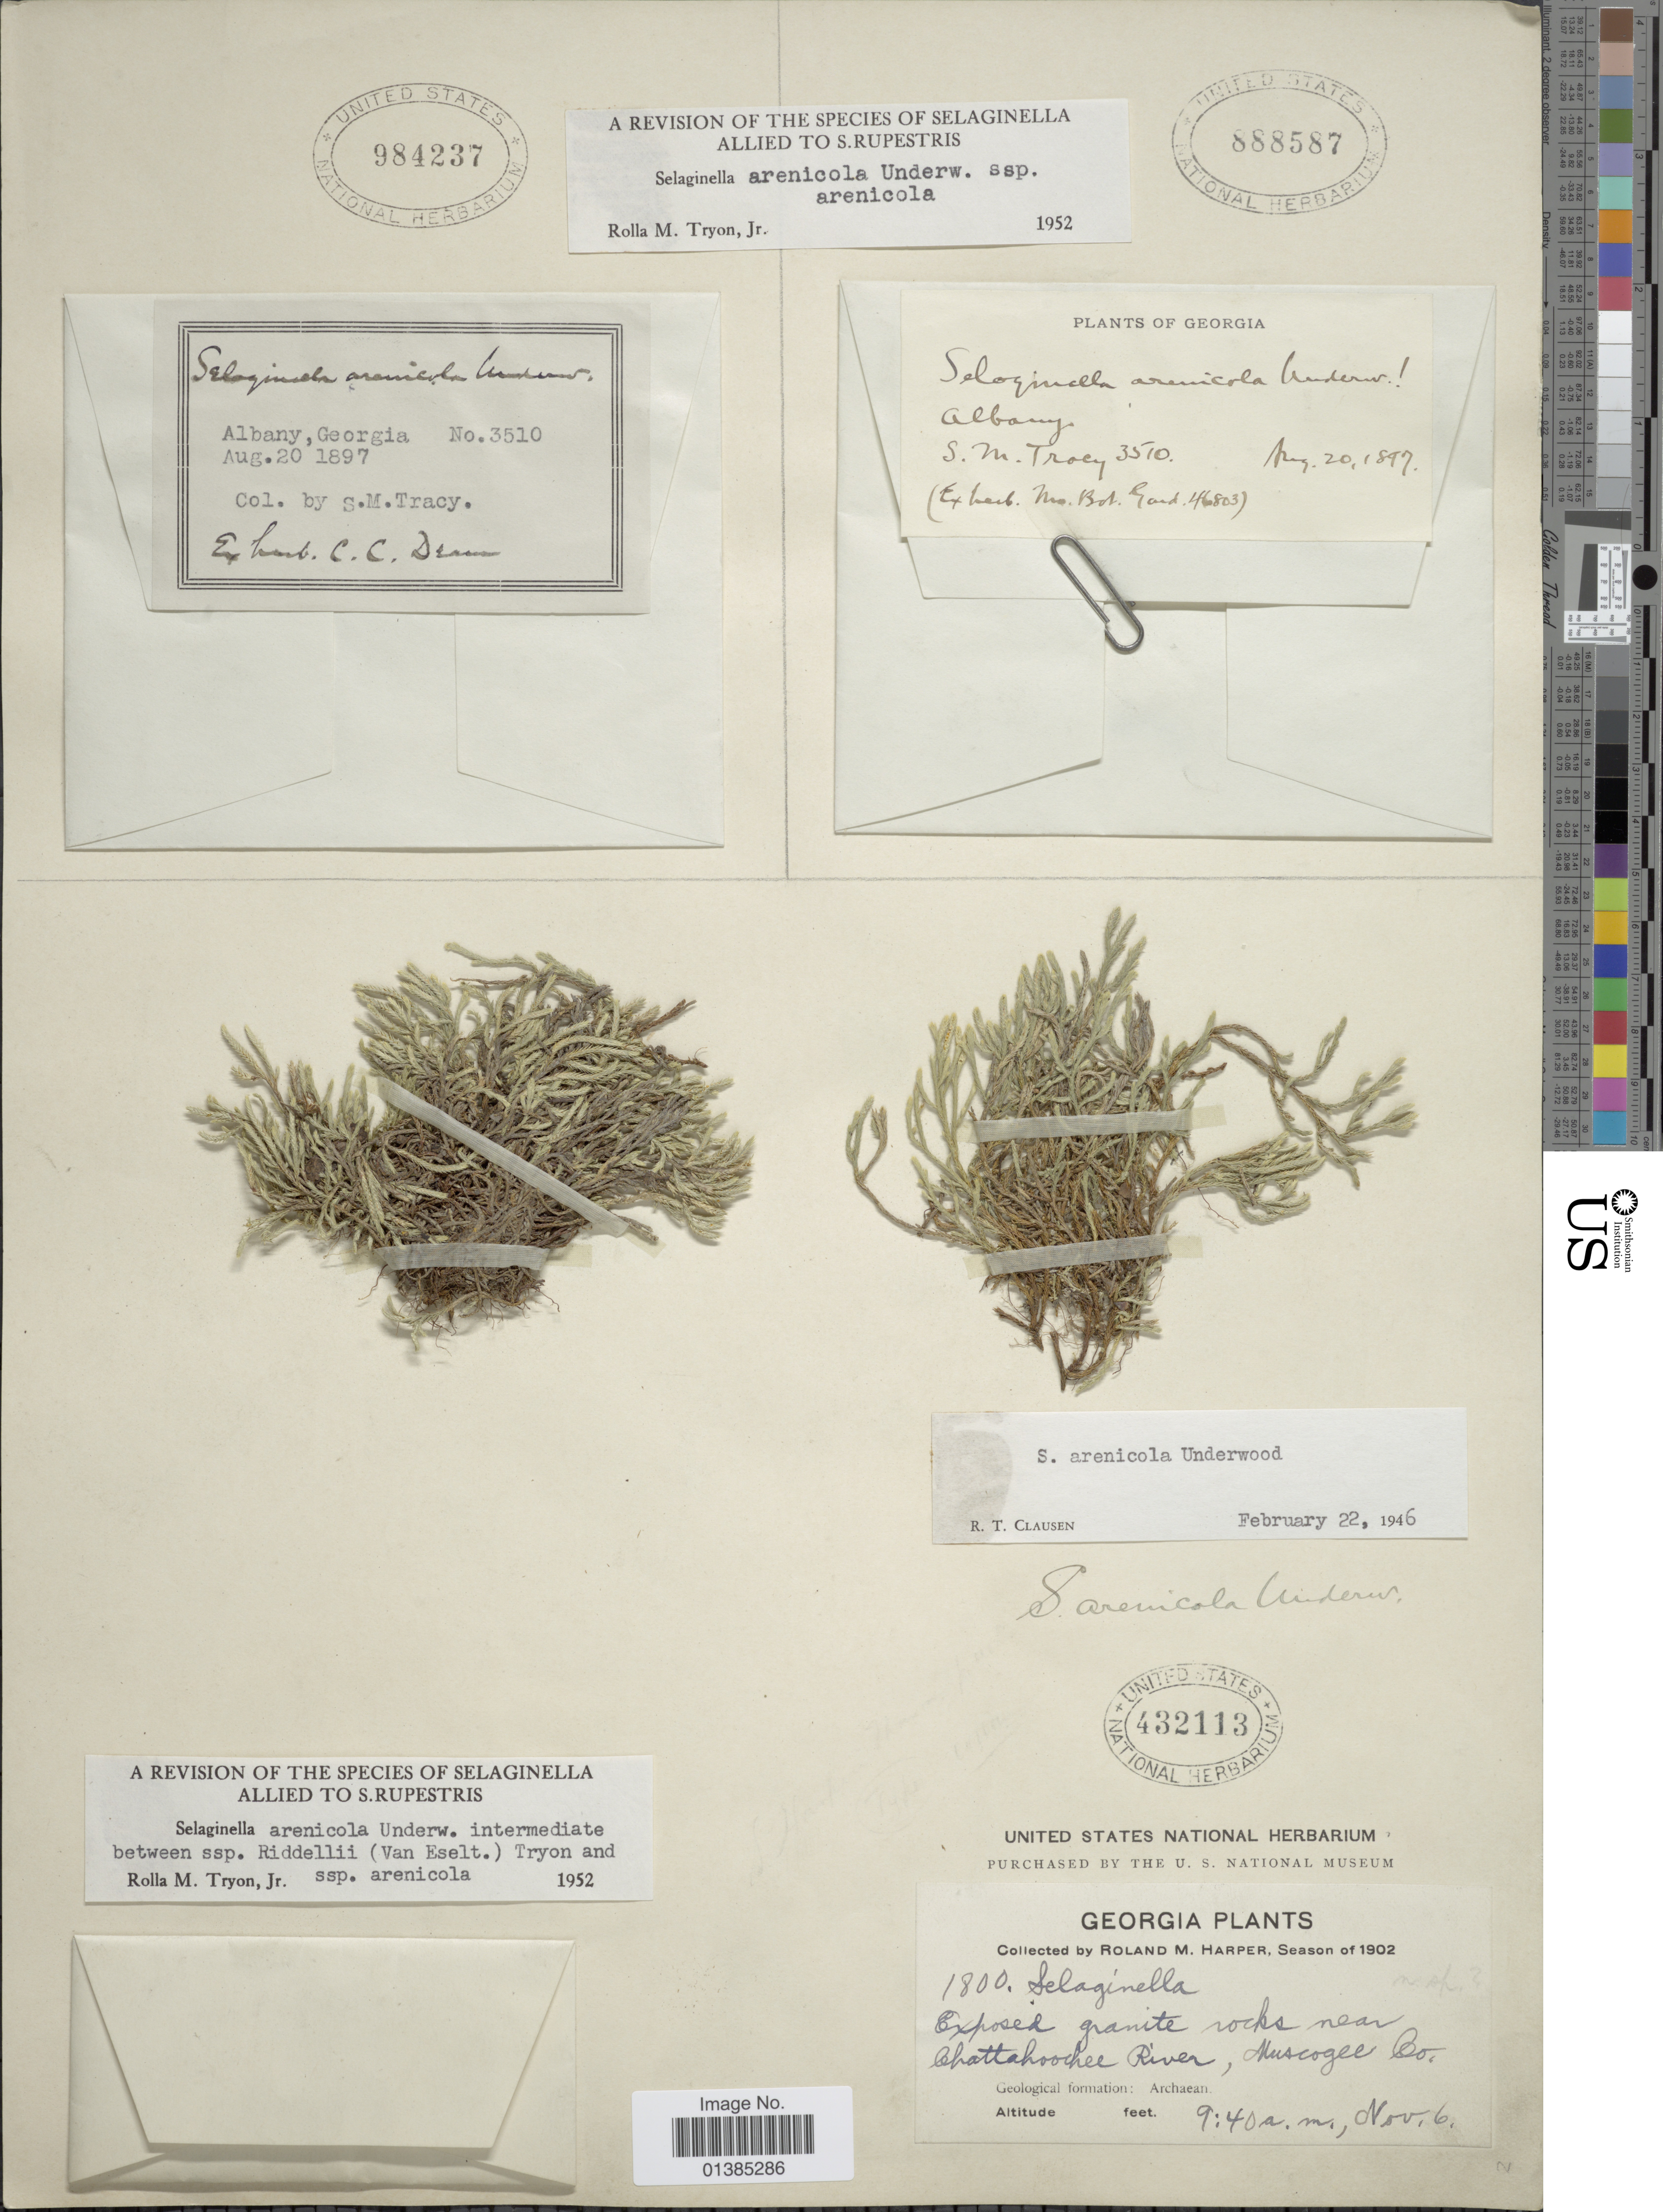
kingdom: Plantae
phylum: Tracheophyta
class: Lycopodiopsida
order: Selaginellales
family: Selaginellaceae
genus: Selaginella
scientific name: Selaginella arenicola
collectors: S. M. Tracy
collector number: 3510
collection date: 1897-08-20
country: United States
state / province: Georgia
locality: Albany.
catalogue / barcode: US 984237-3